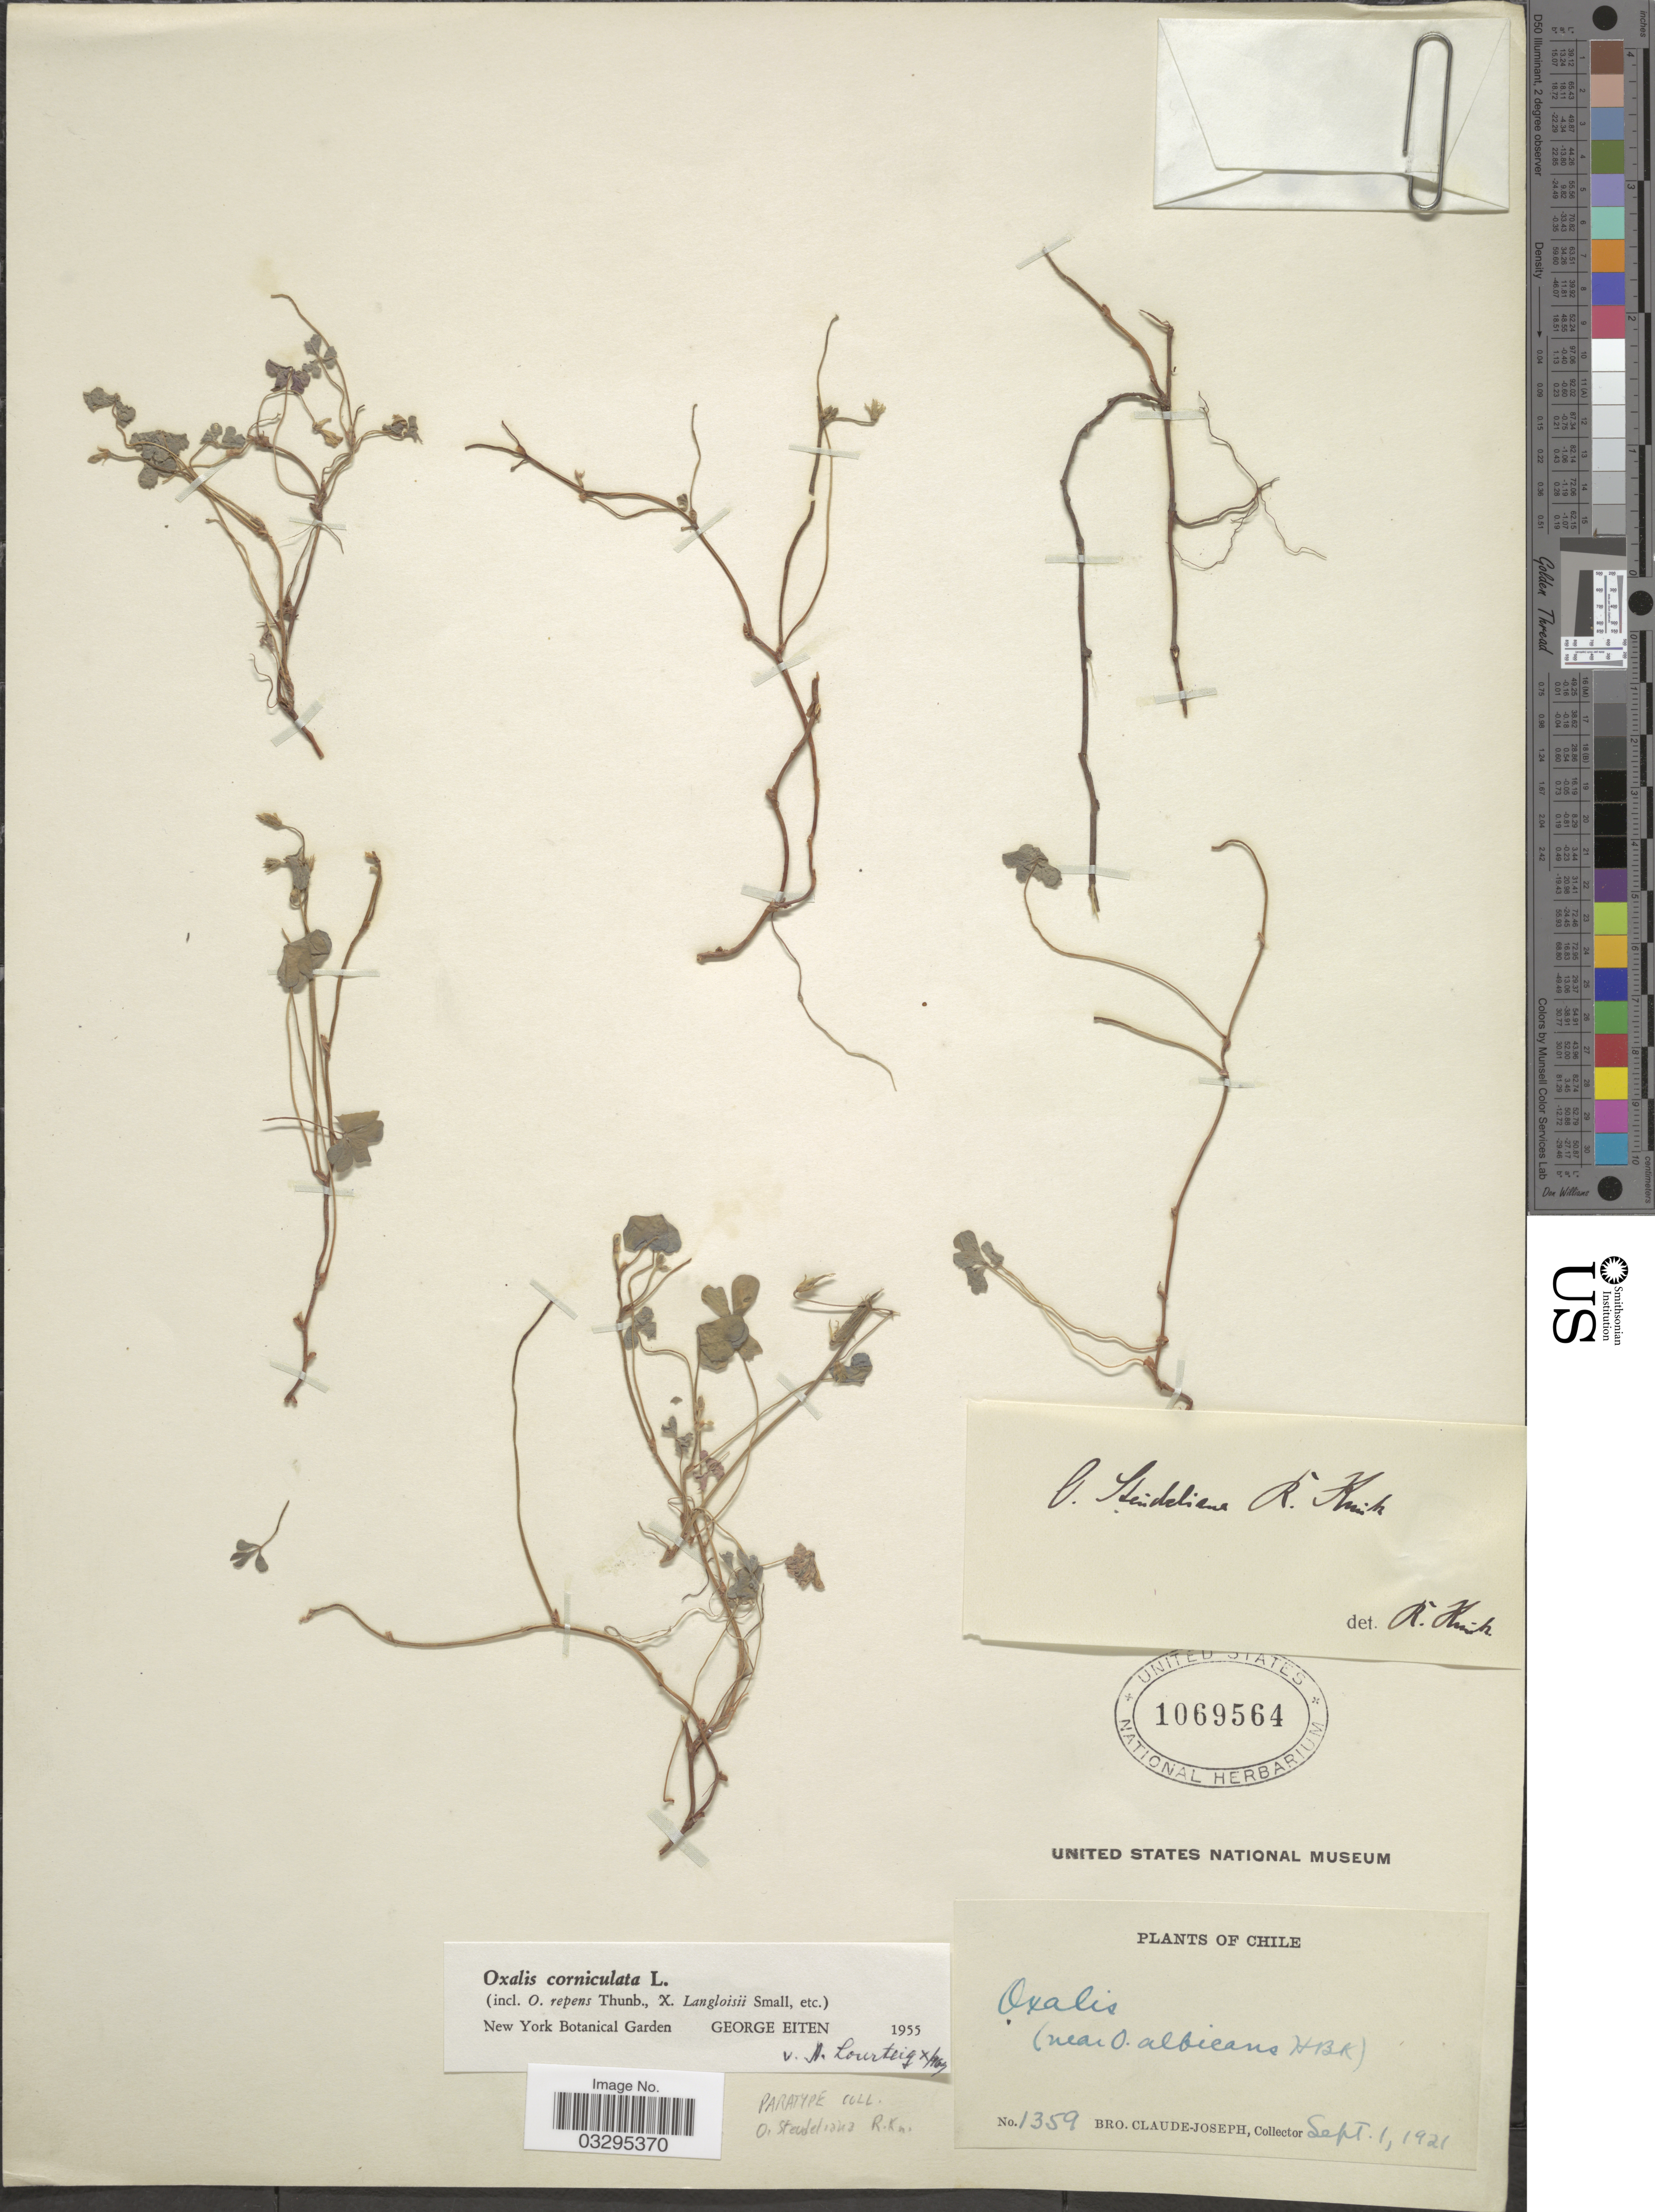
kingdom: Plantae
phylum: Tracheophyta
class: Magnoliopsida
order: Oxalidales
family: Oxalidaceae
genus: Oxalis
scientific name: Oxalis corniculata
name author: L.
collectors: Bro. Claude-Joseph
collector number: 1359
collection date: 1921-09-01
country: Chile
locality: (Near O. albieans HBK) [unsure placement].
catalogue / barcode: US 1069564